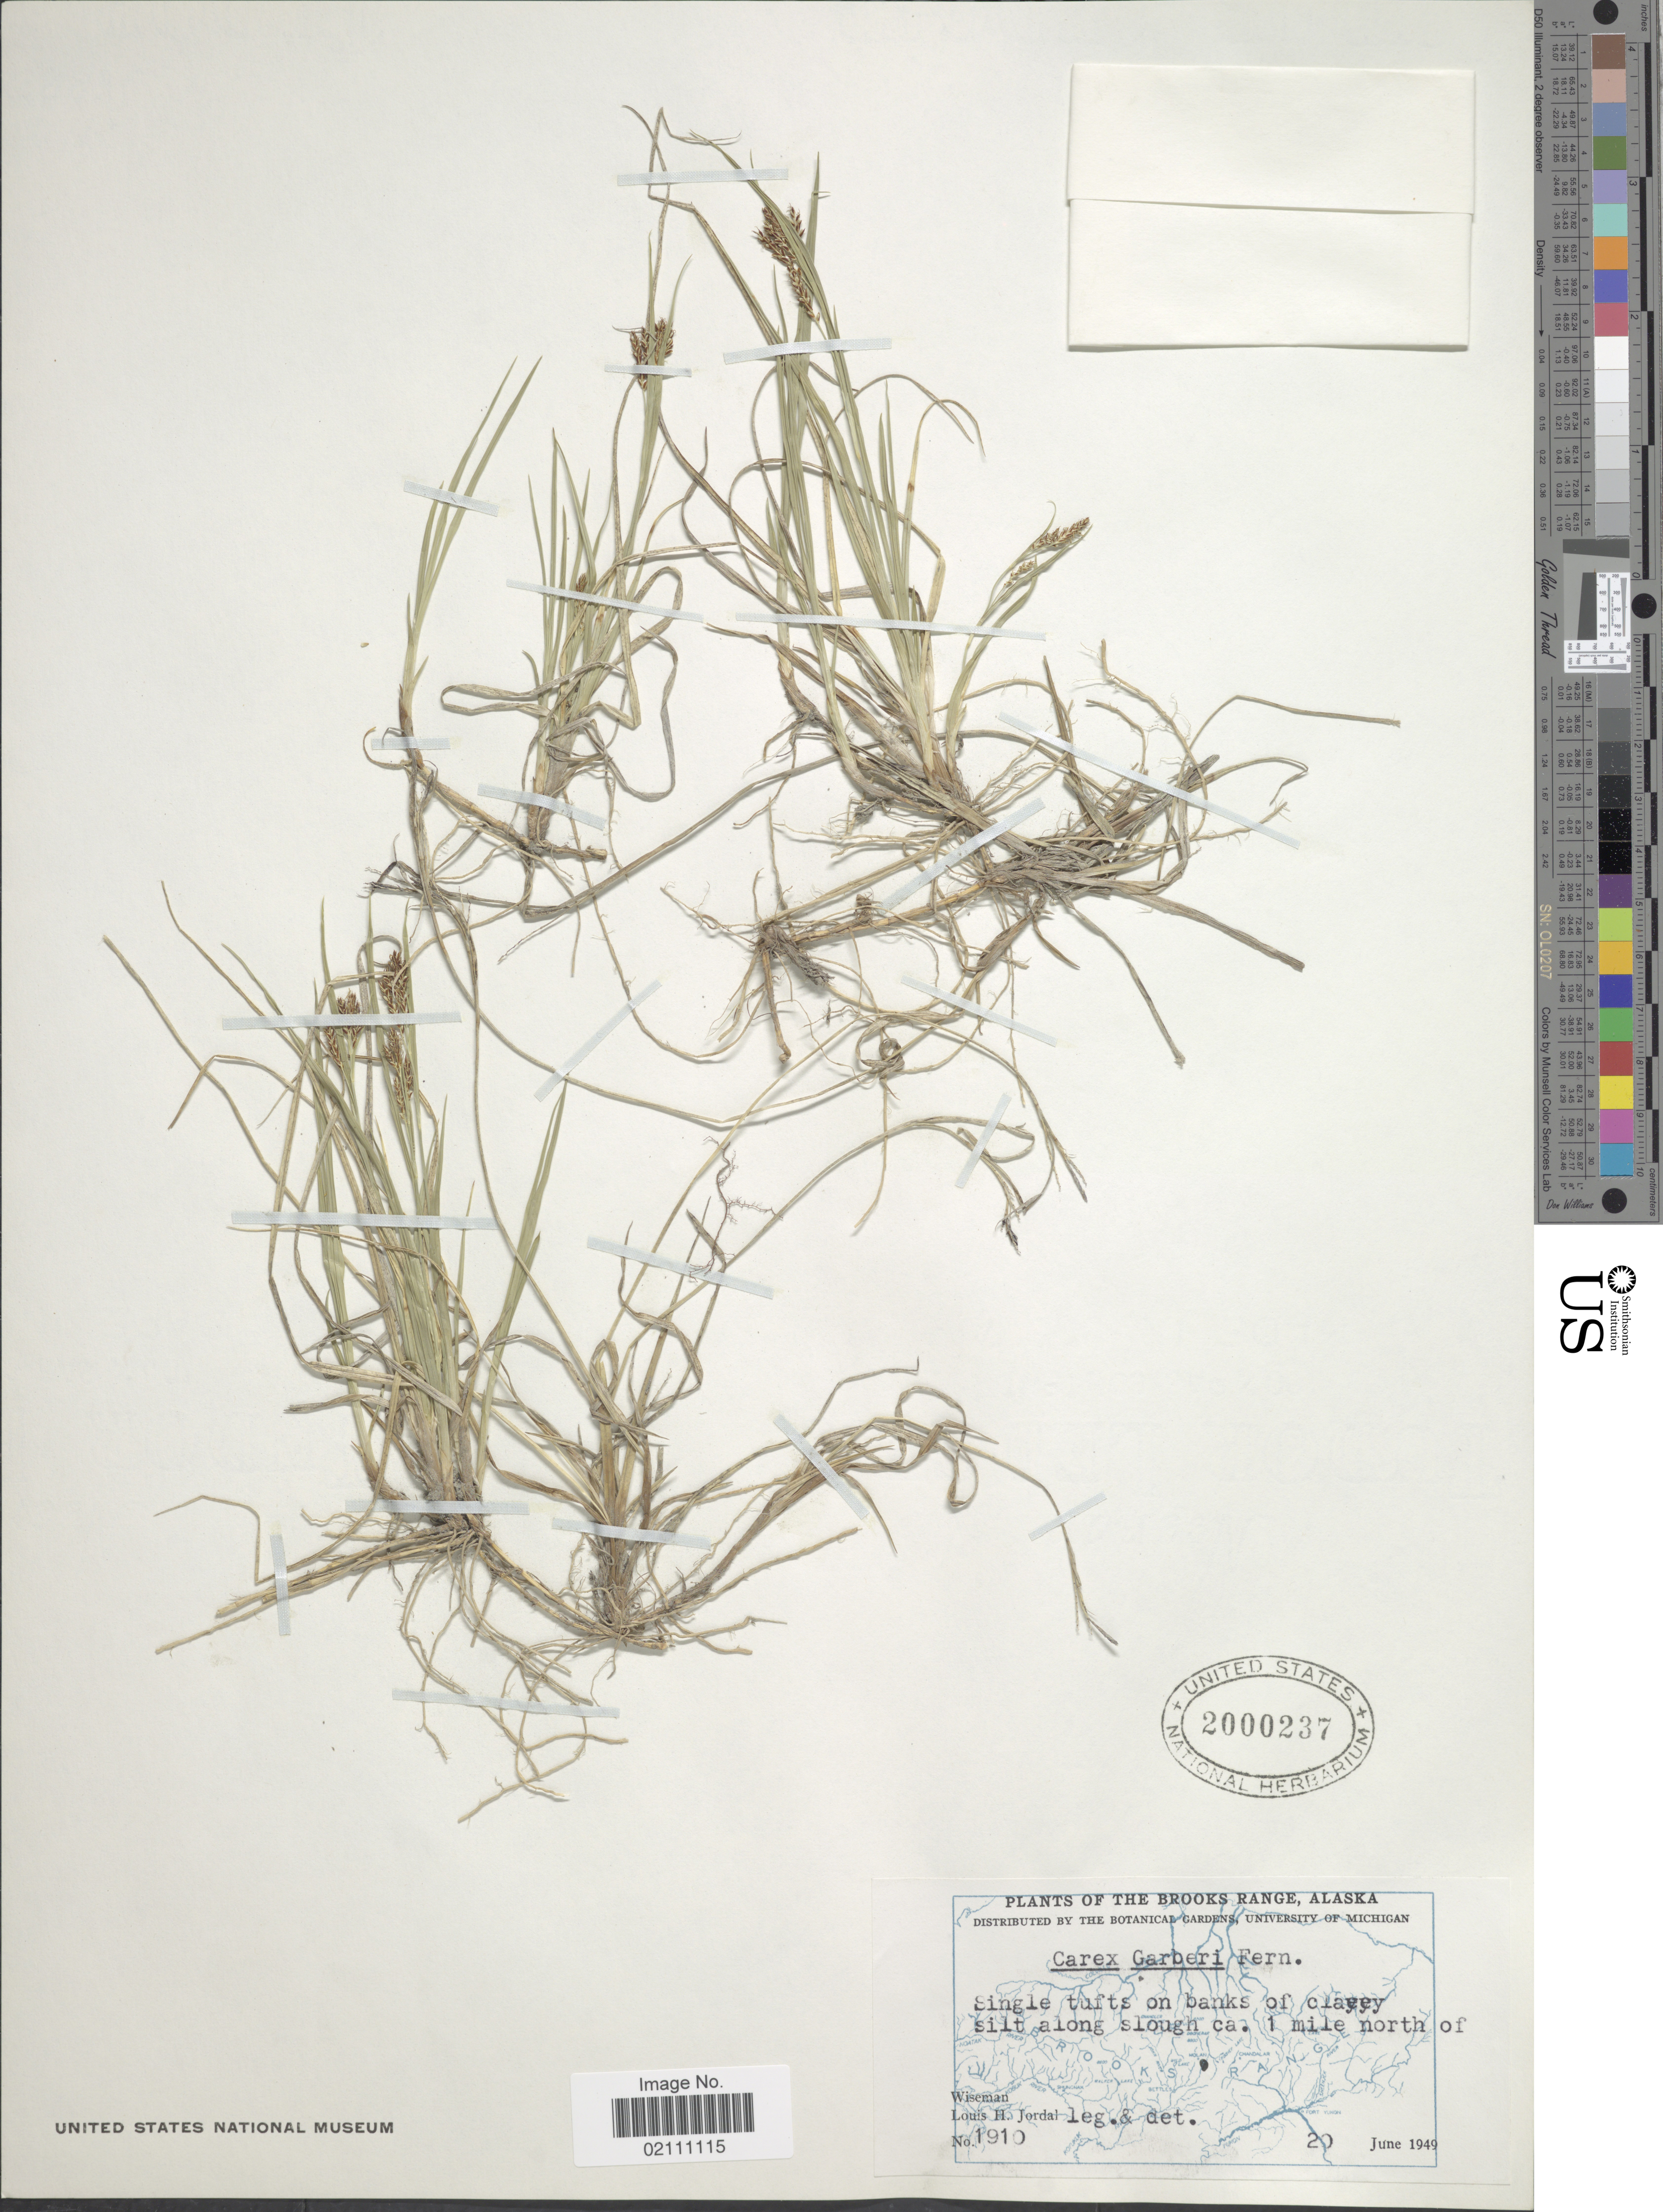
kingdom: Plantae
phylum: Tracheophyta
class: Liliopsida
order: Poales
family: Cyperaceae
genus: Carex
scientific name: Carex gmelinii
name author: Hook. & Arn.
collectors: L. Jordal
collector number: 1910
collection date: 1949-06-20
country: United States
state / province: Alaska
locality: The Brooks Range, Alaska, 1 mile north of Wiseman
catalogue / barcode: US 2000237